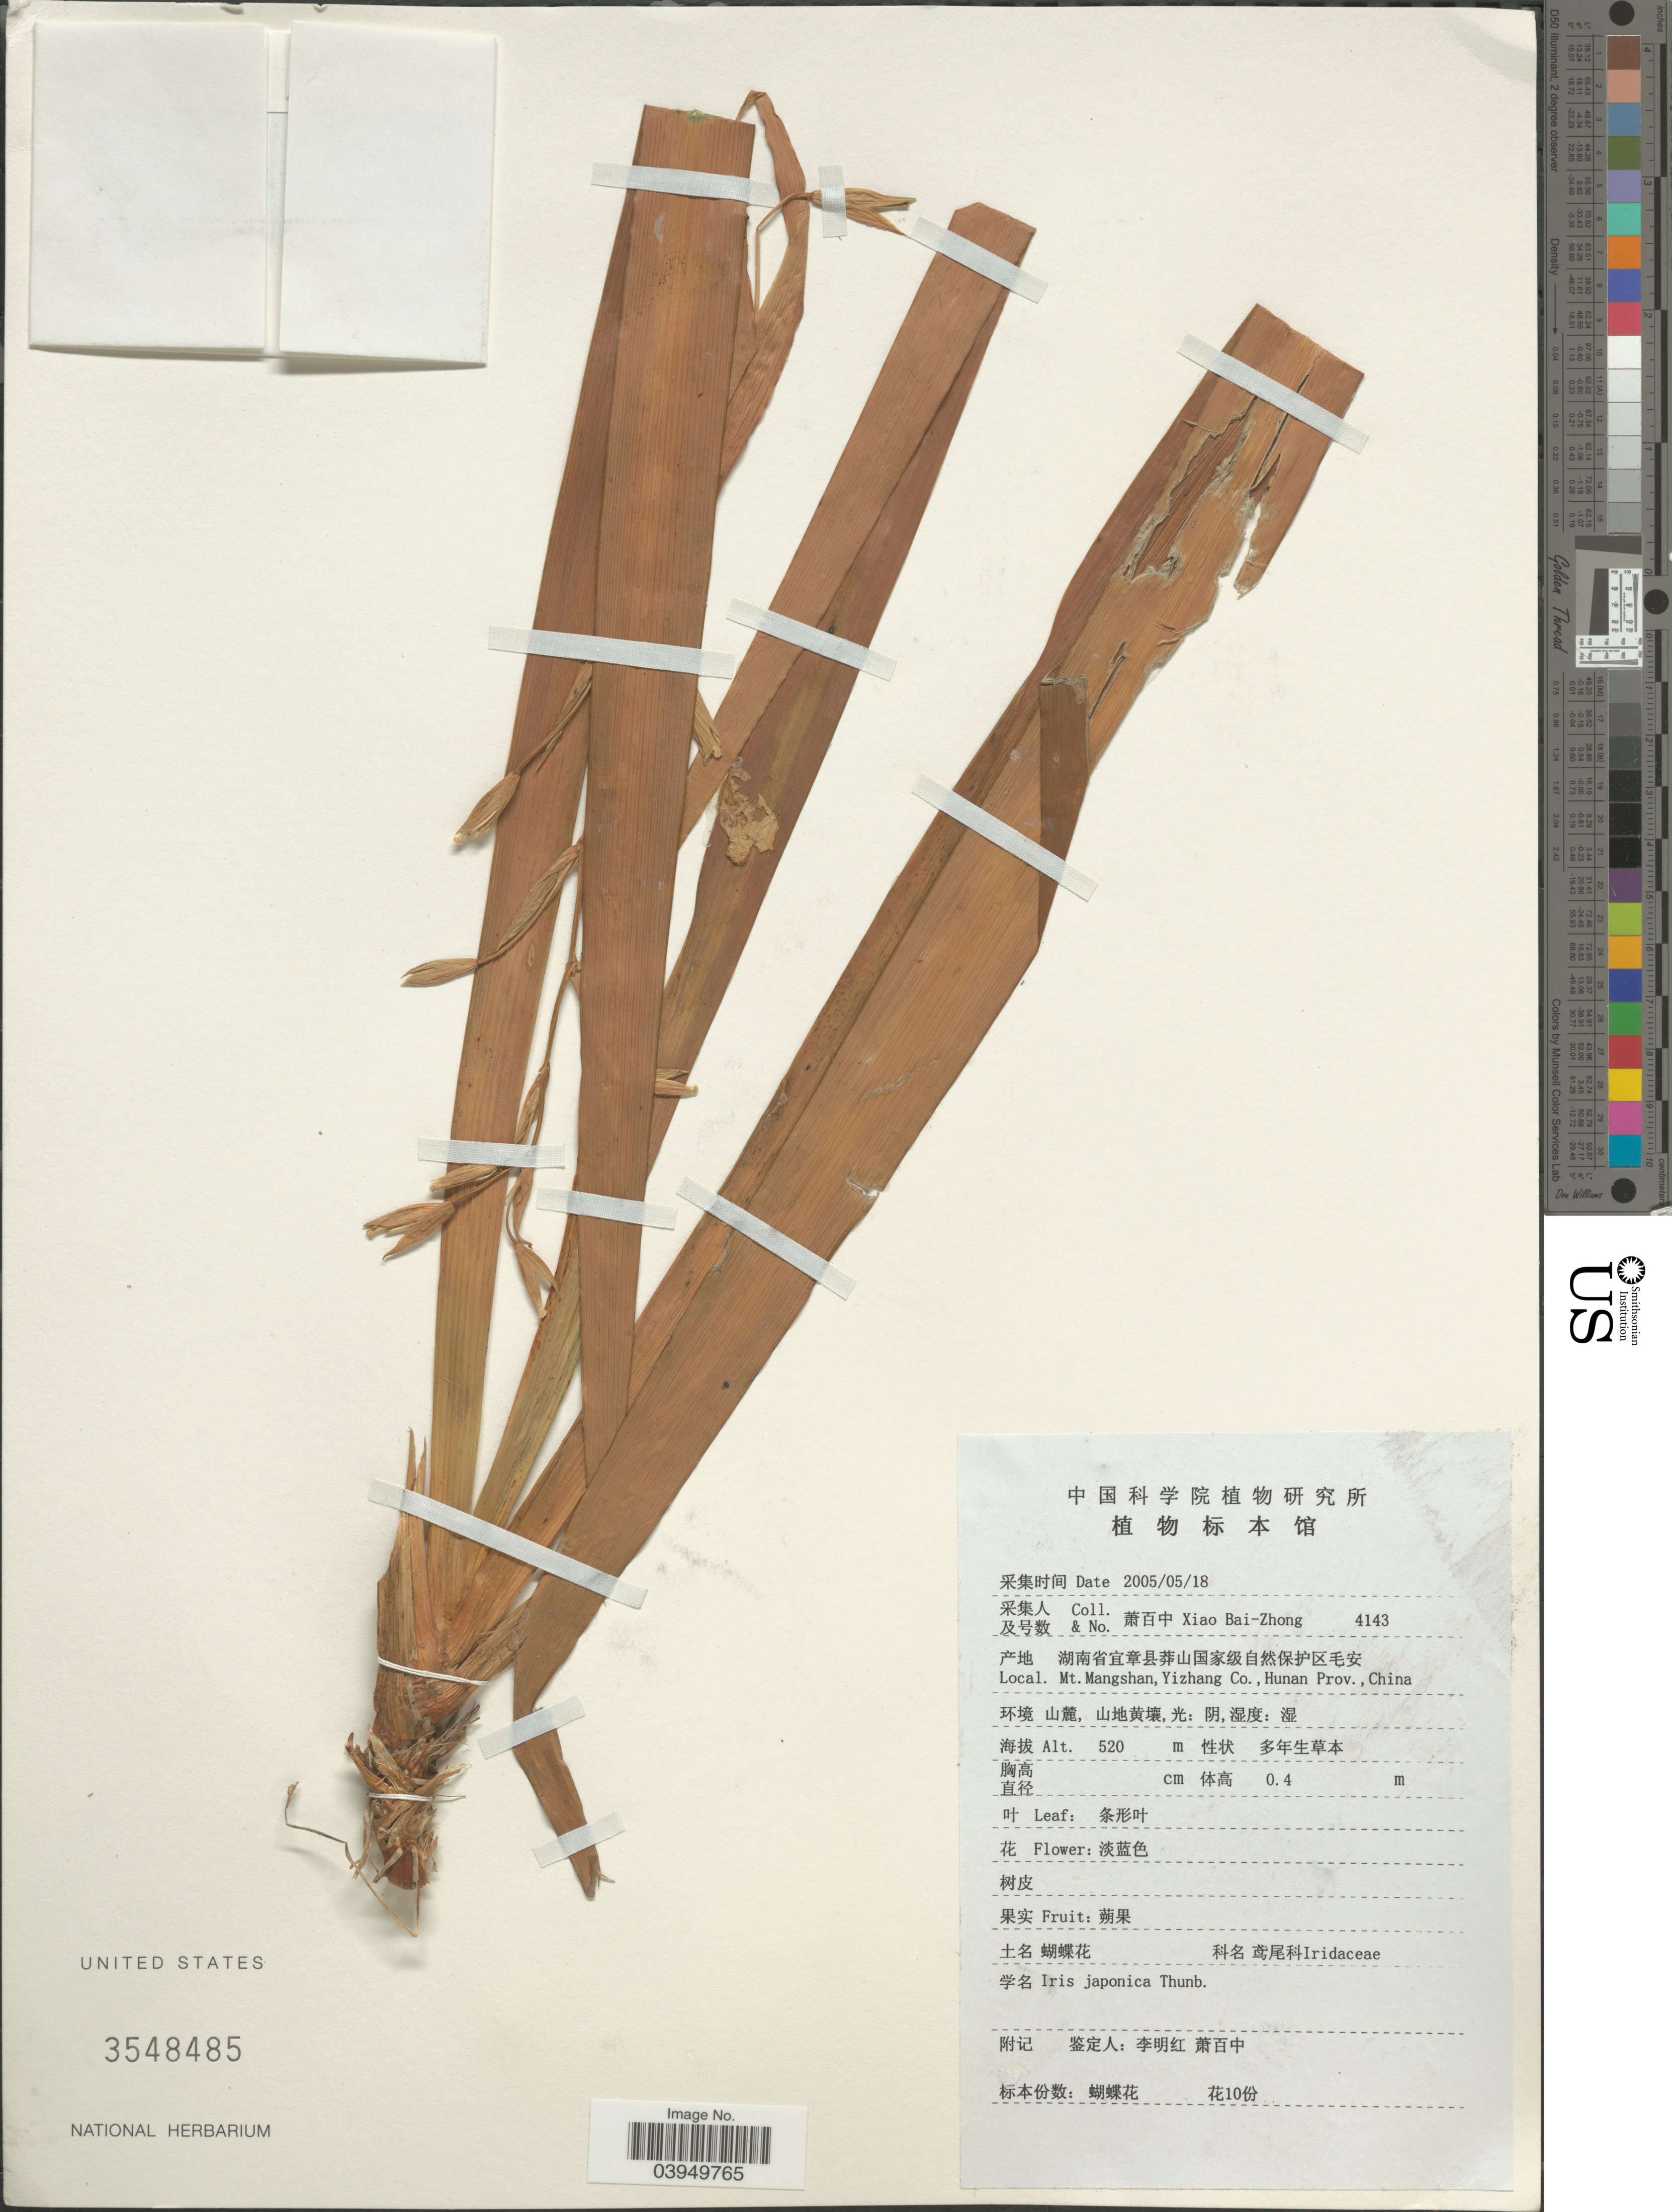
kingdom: Plantae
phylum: Tracheophyta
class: Liliopsida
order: Asparagales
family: Iridaceae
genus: Iris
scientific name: Iris japonica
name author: Thunb.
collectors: B. Z. Xiao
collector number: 4143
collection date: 2005-05-18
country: China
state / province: Hunan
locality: Mt. Mangshan, Yizhang Co.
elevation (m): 520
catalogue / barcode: US 3548485